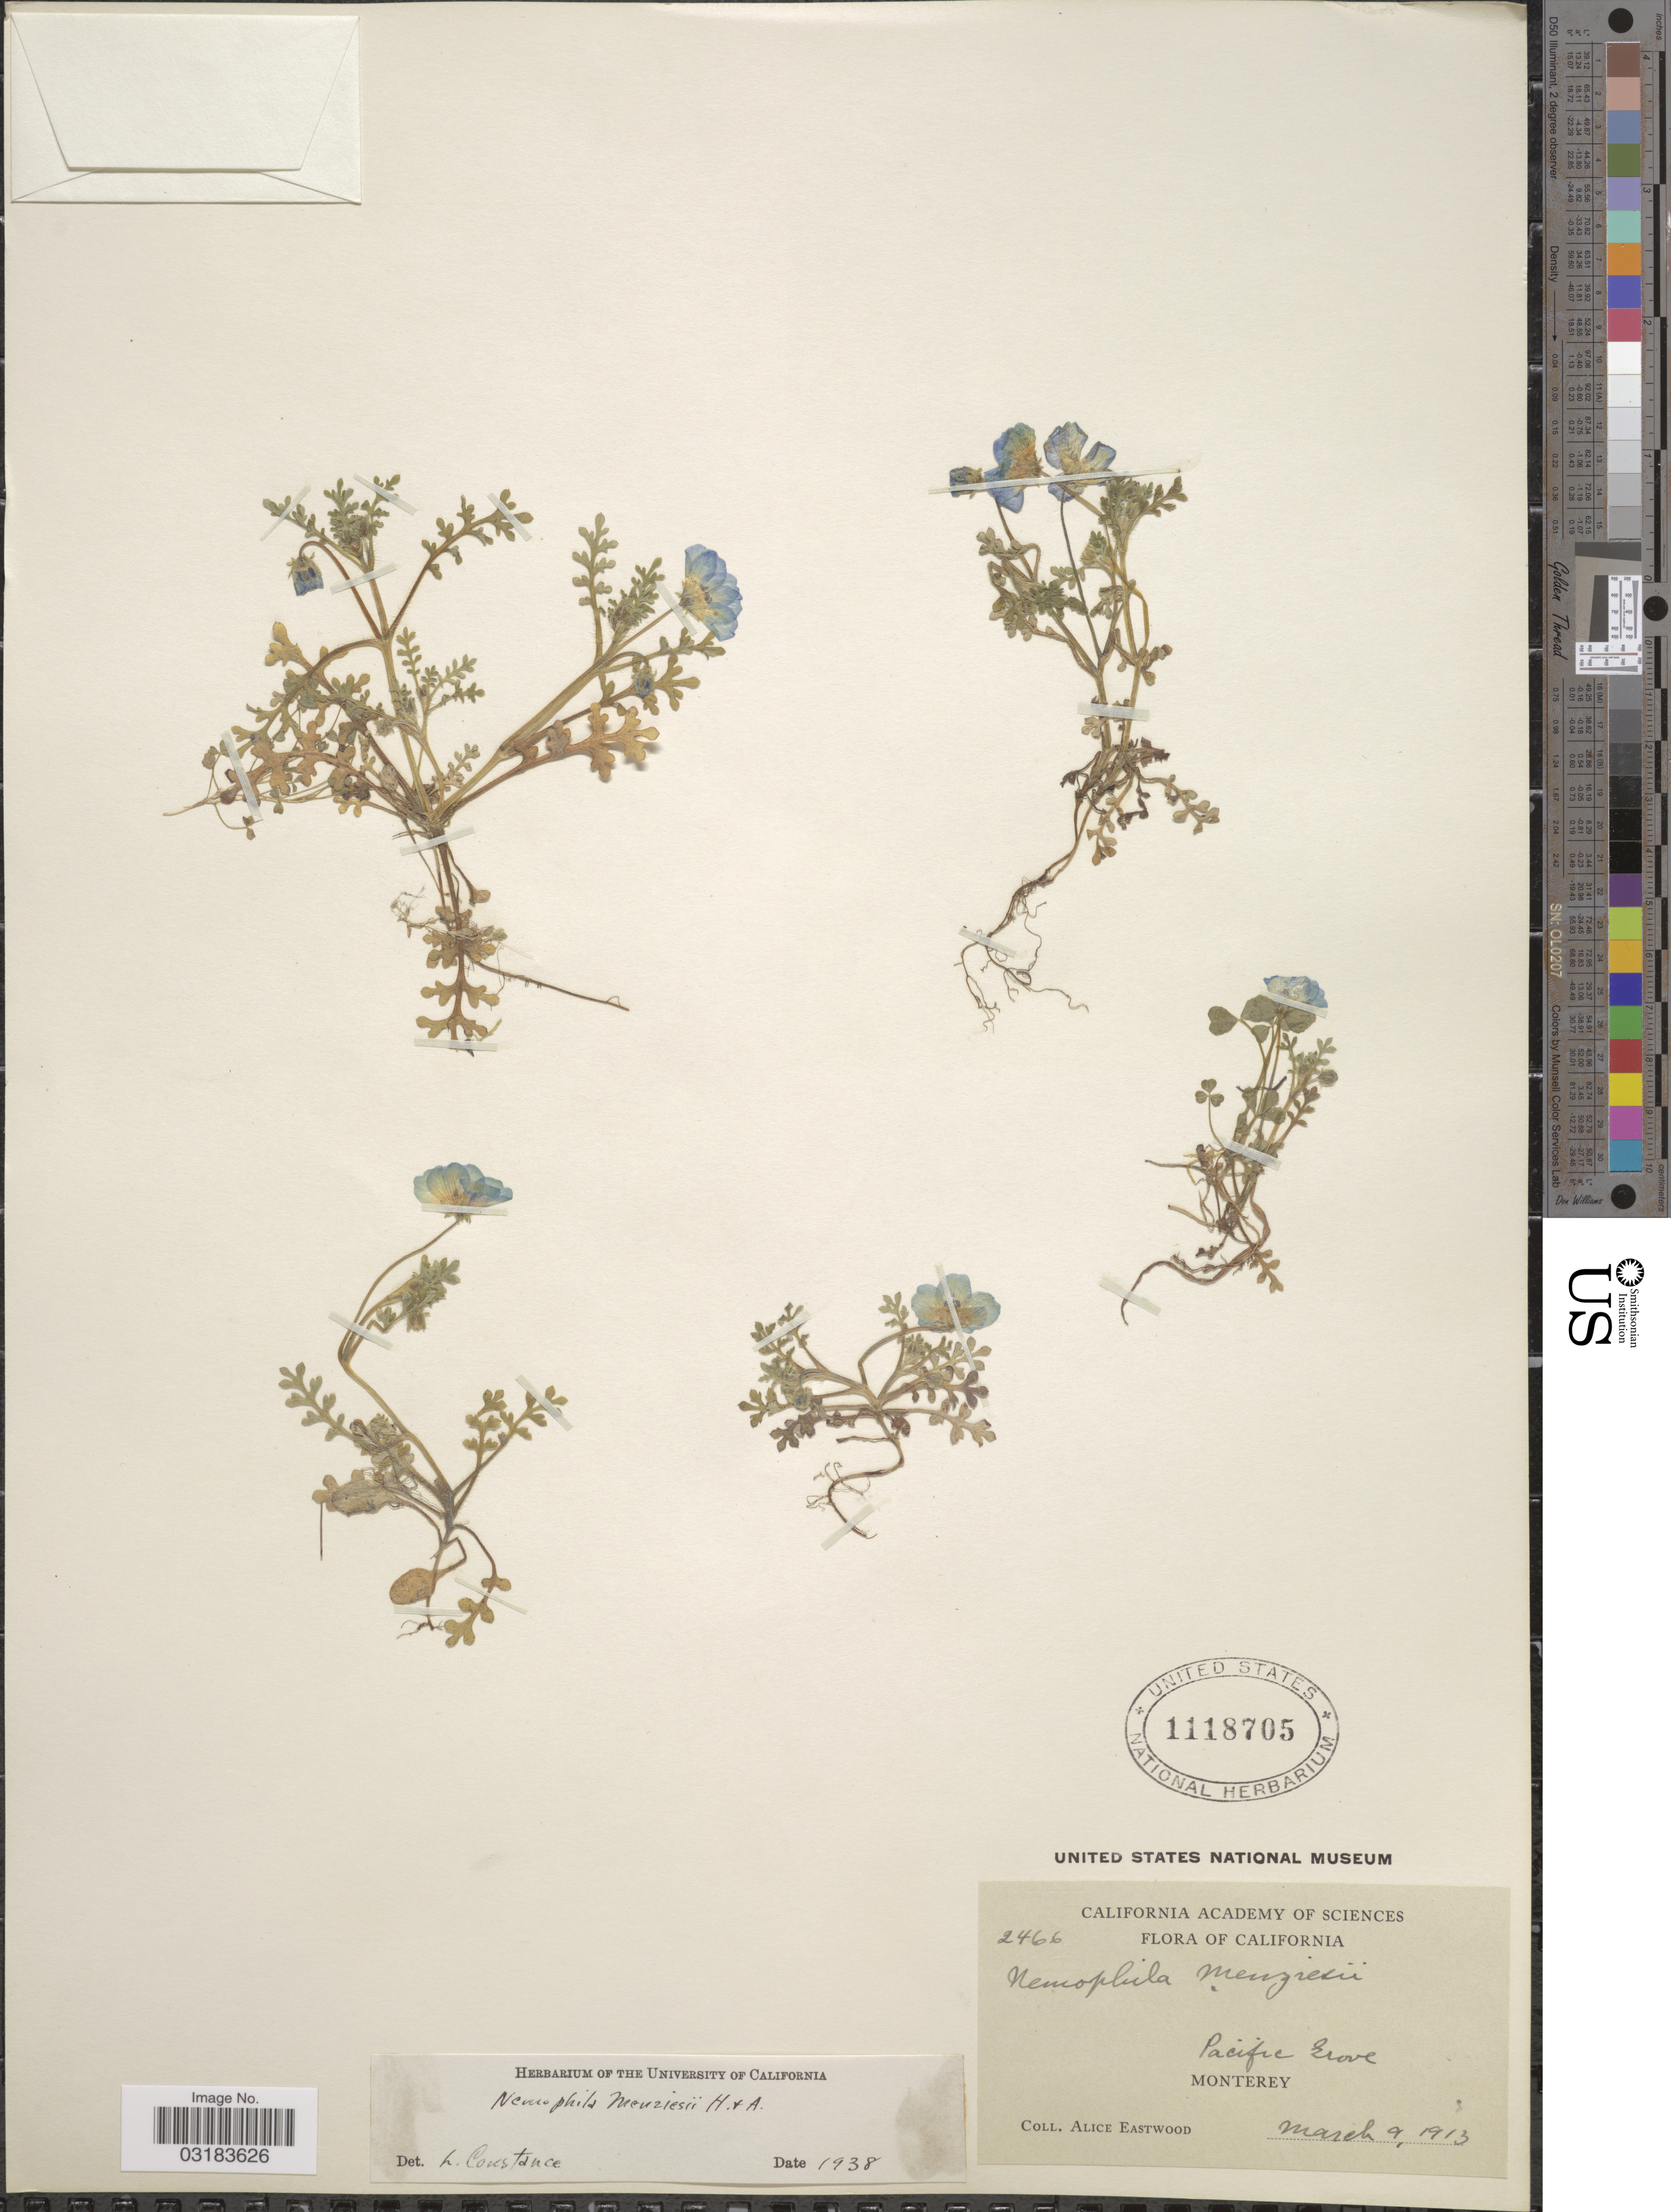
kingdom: Plantae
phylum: Tracheophyta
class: Magnoliopsida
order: Boraginales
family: Hydrophyllaceae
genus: Nemophila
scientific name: Nemophila menziesii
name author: Hook. & Arn.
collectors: A. Eastwood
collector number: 2466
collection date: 1913-03-09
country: United States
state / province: California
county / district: Monterey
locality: Pacific Grove, Monterey.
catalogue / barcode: US 1118705